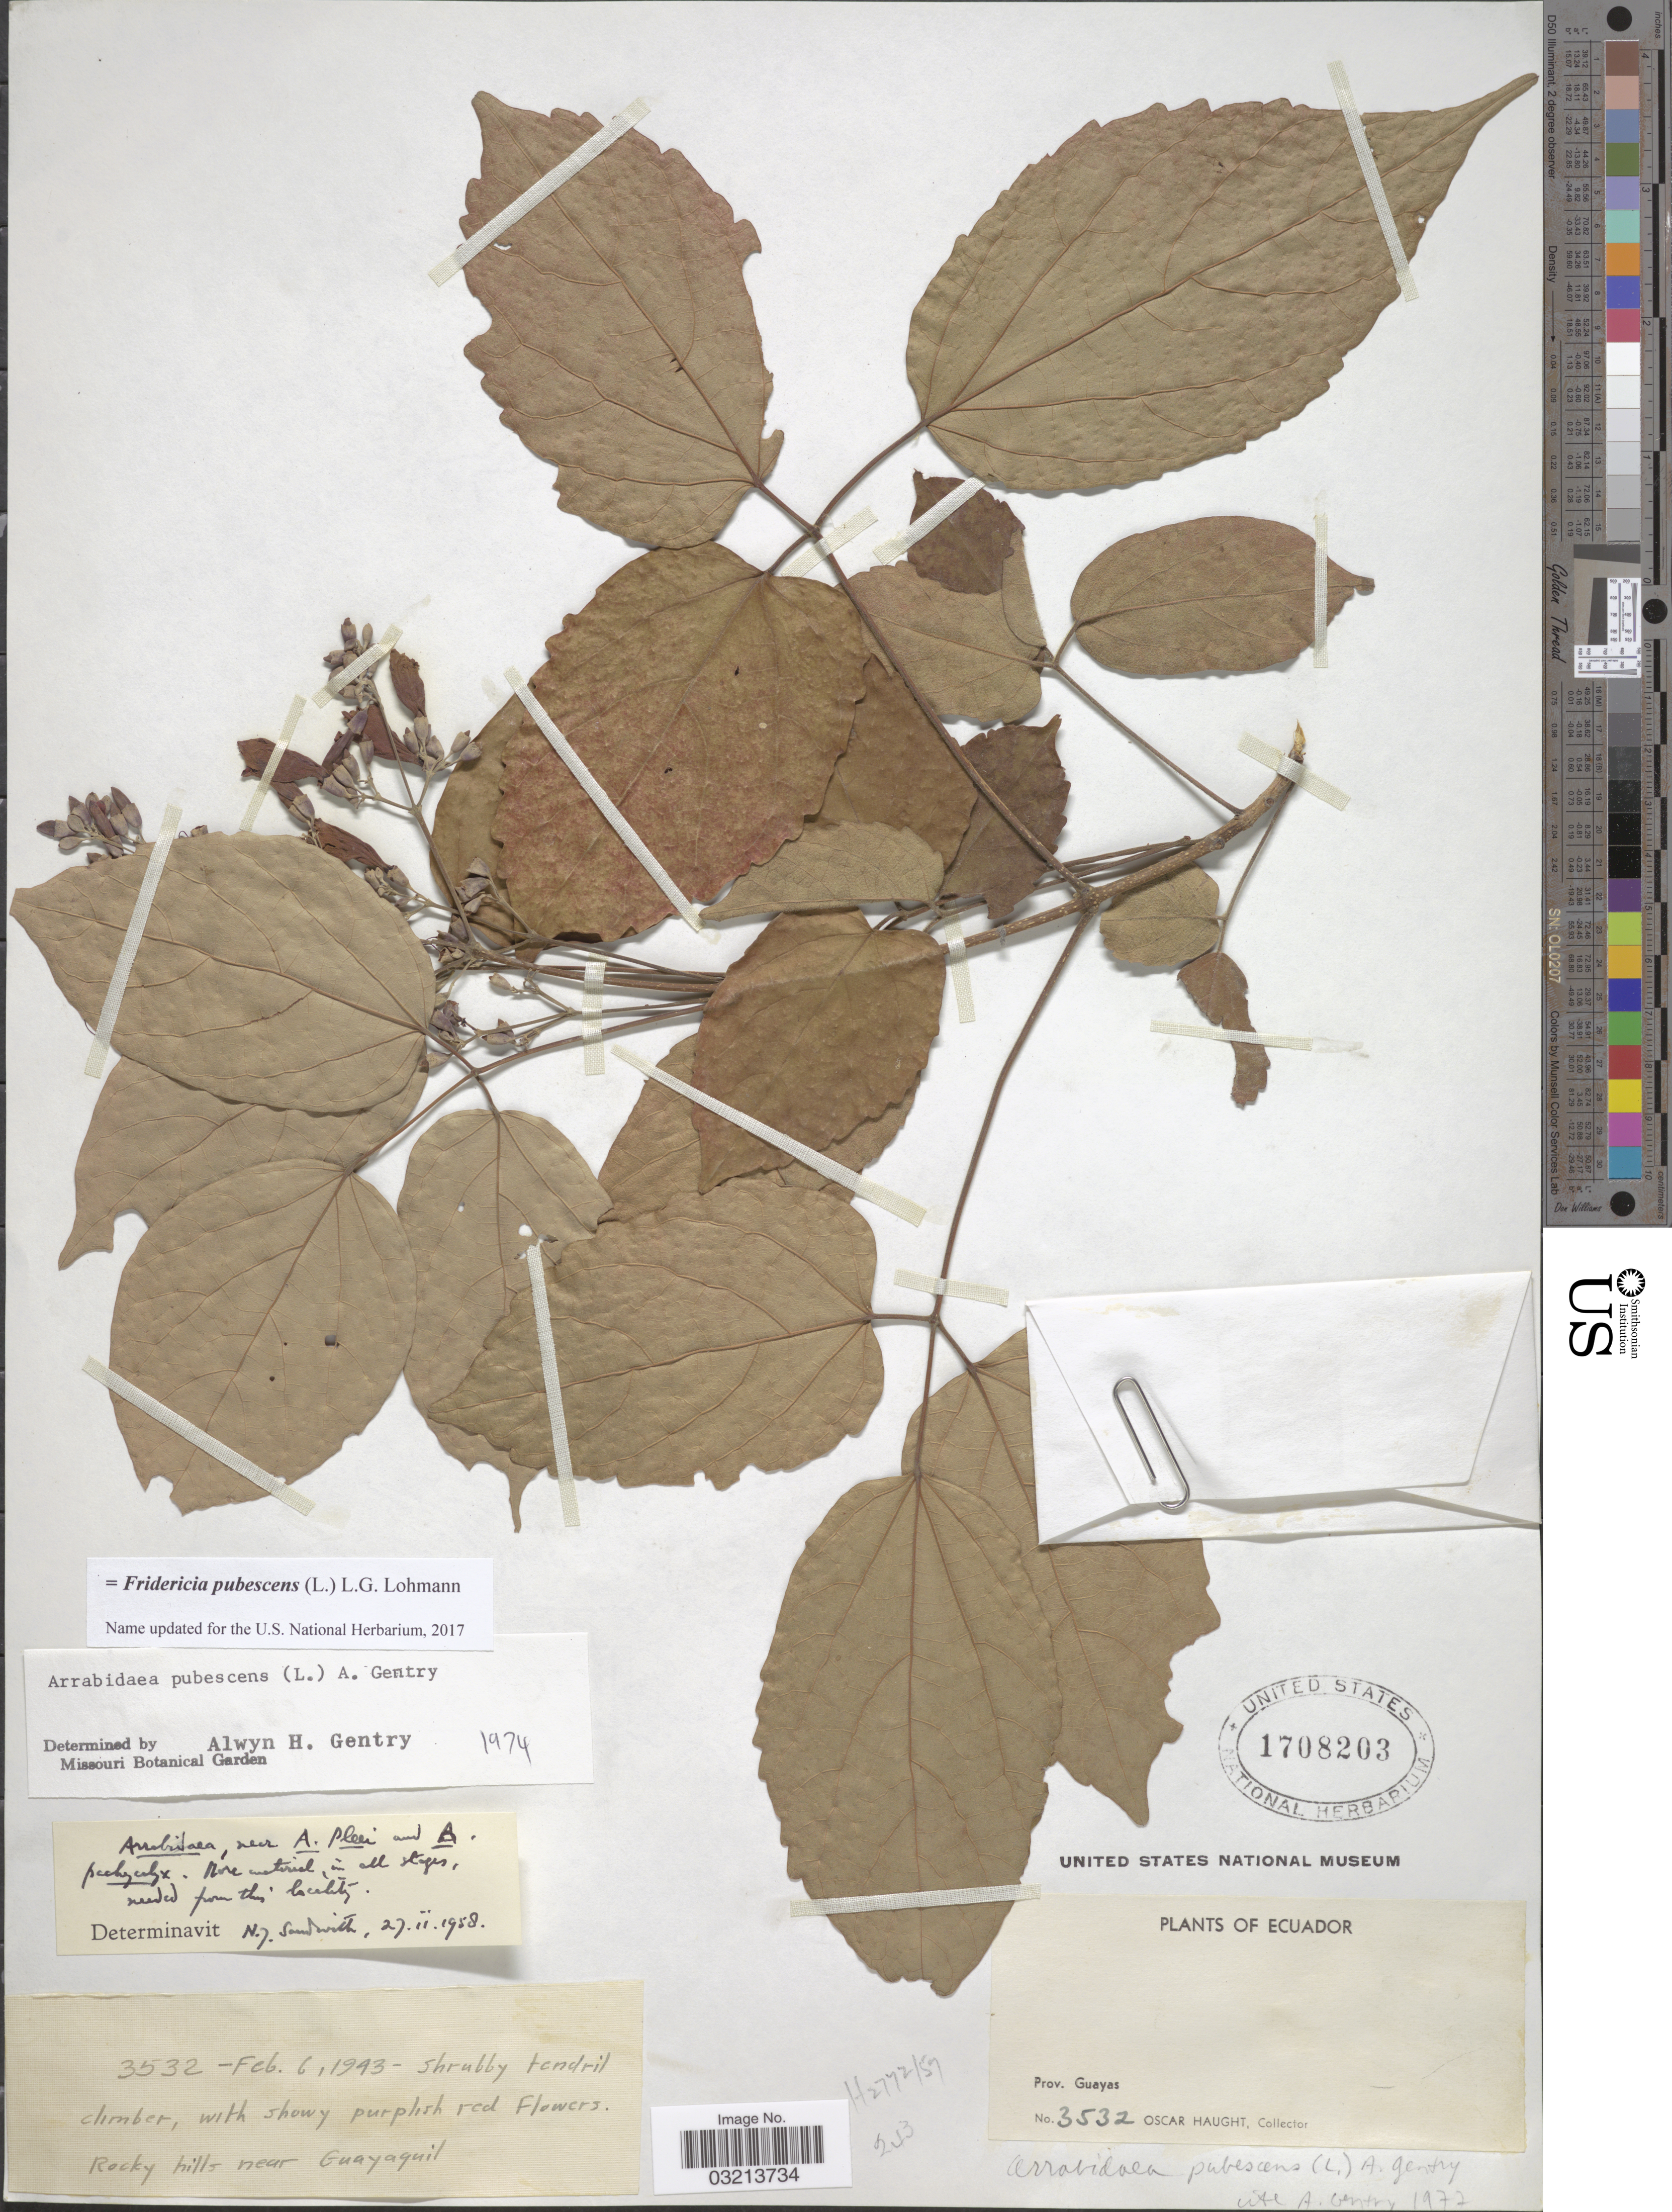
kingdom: Plantae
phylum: Tracheophyta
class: Magnoliopsida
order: Lamiales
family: Bignoniaceae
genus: Fridericia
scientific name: Fridericia pubescens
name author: (L.) L.G. Lohmann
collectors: O. Haught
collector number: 3532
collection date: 1943-02-06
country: Ecuador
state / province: Guayas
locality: Rocky hills near Guayaquil.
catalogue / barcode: US 1708203